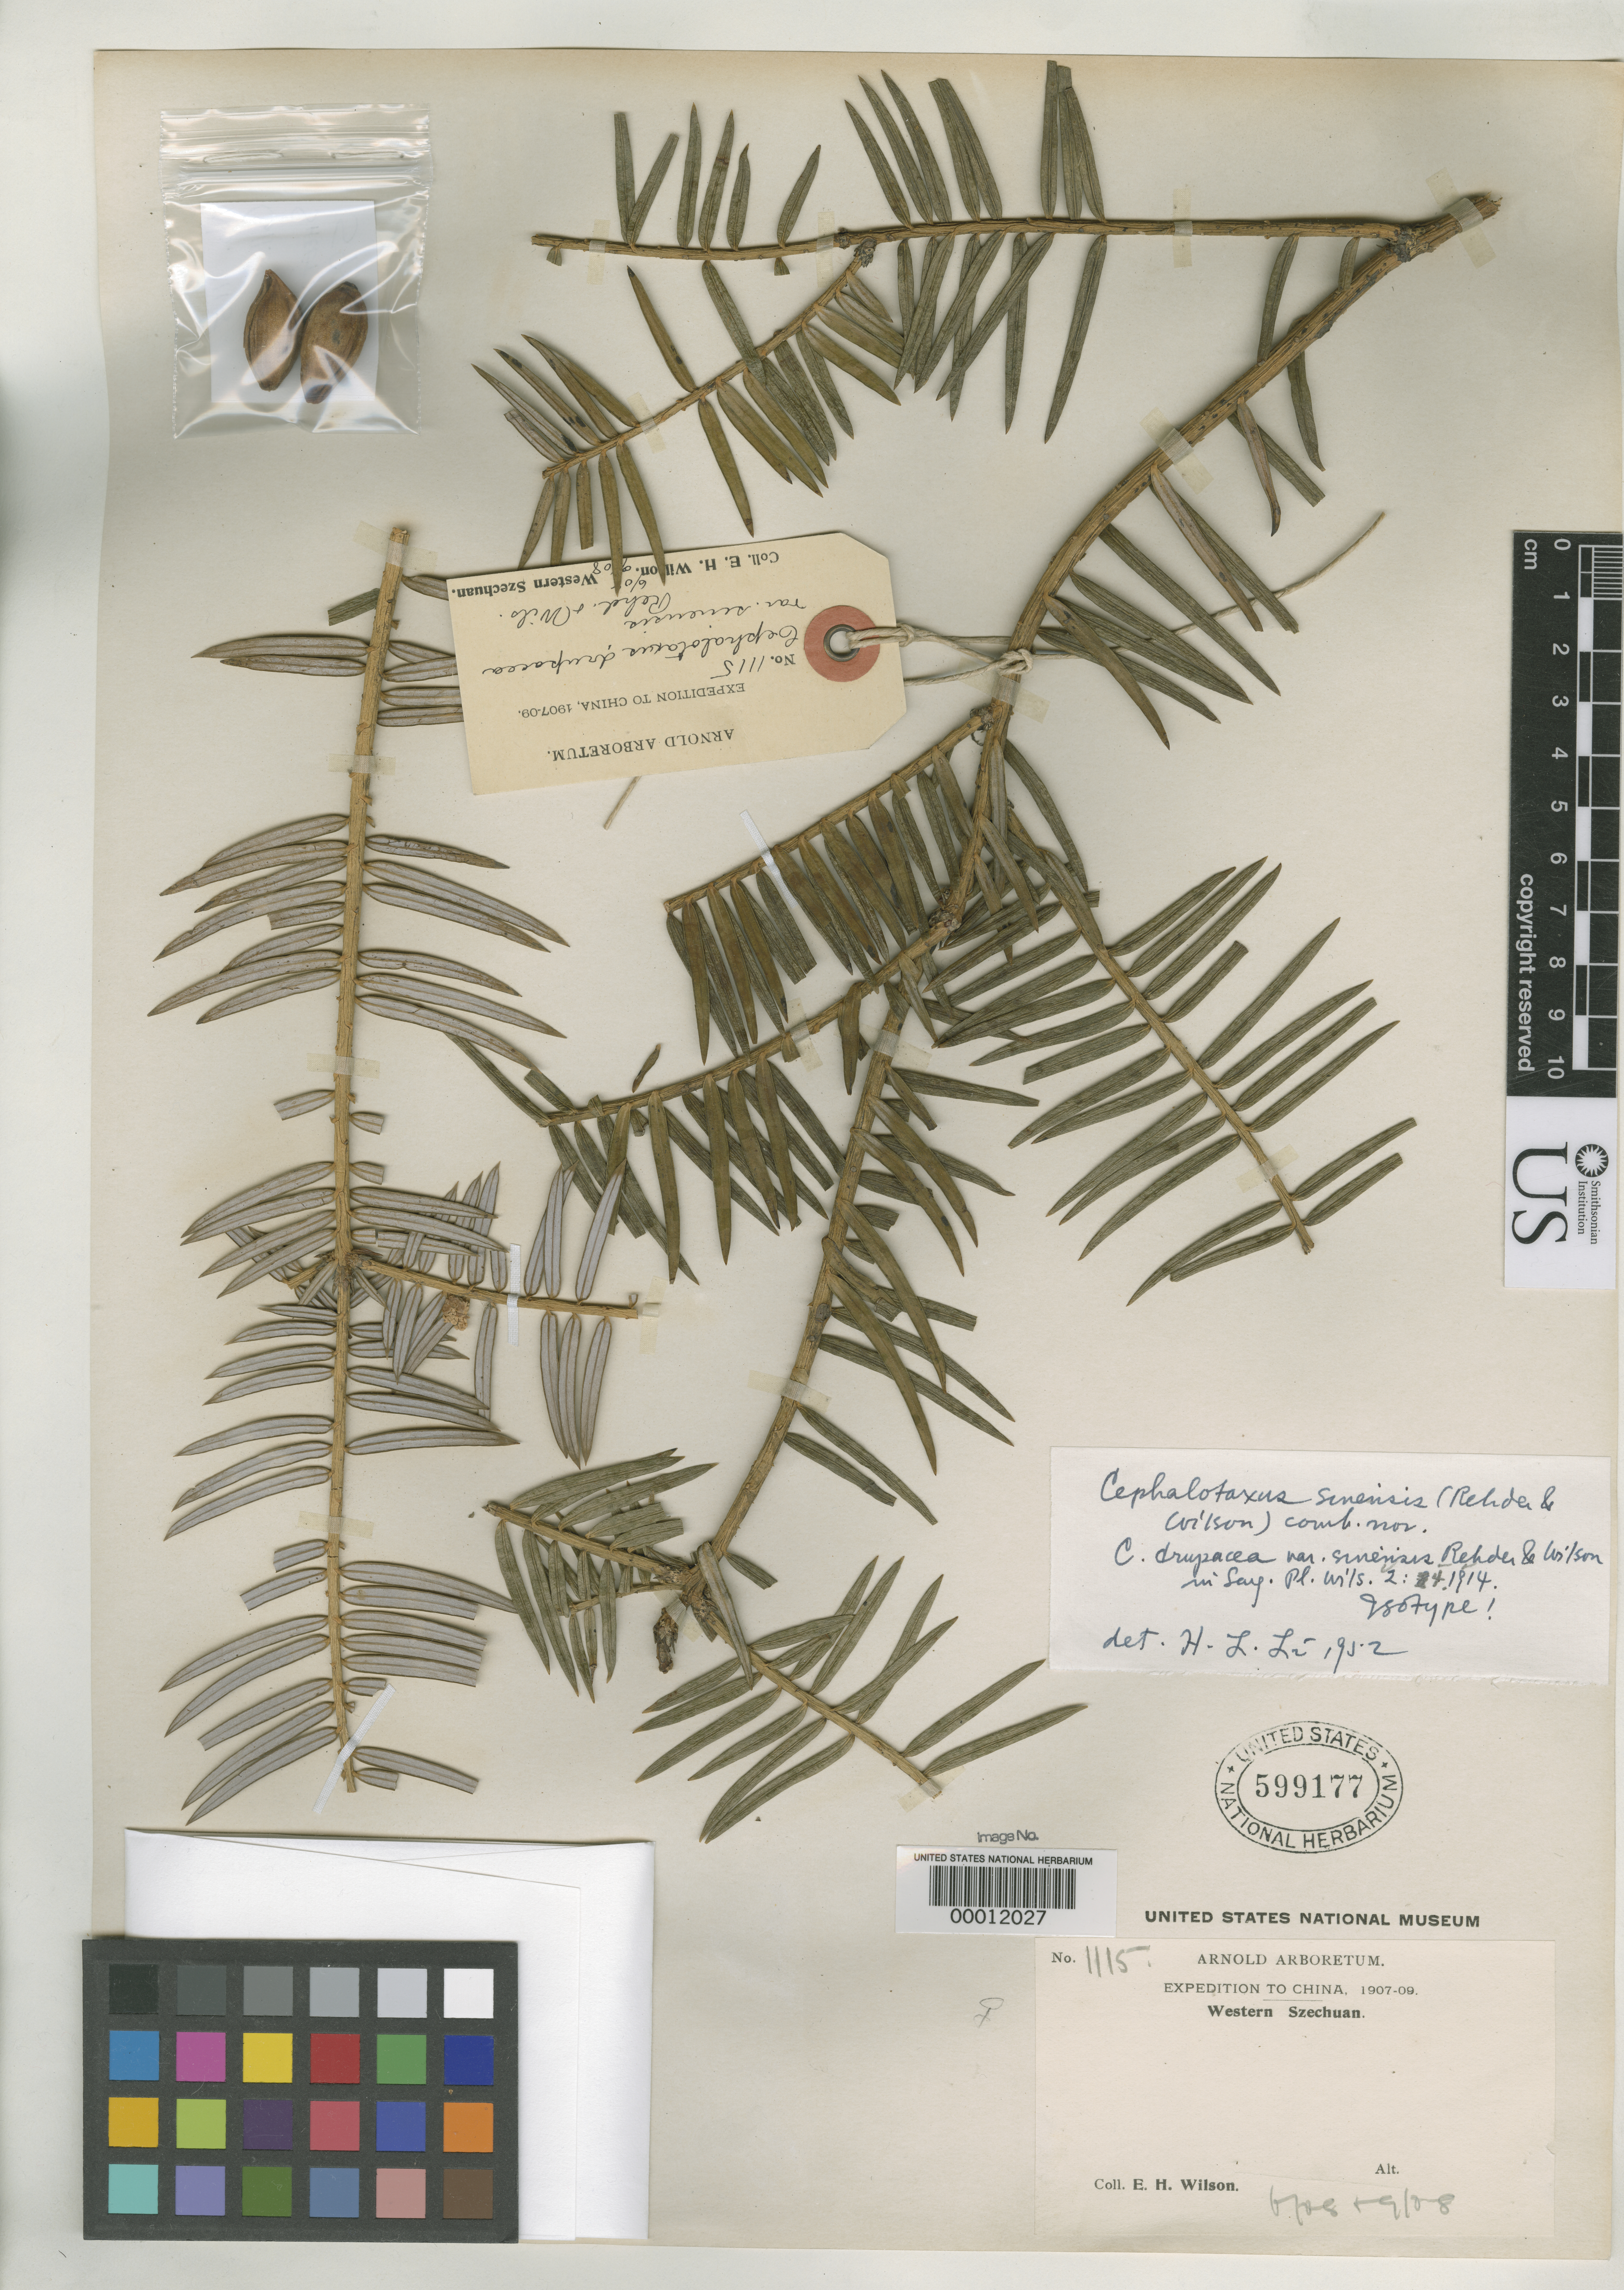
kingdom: Plantae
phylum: Tracheophyta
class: Pinopsida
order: Pinales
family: Cephalotaxaceae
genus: Cephalotaxus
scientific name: Cephalotaxus drupacea var. sinensis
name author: Rehder & E.H. Wilson in Sarg.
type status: Isotype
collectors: E. H. Wilson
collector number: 1115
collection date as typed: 1908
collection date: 1908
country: China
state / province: Sichuan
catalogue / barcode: US 599177